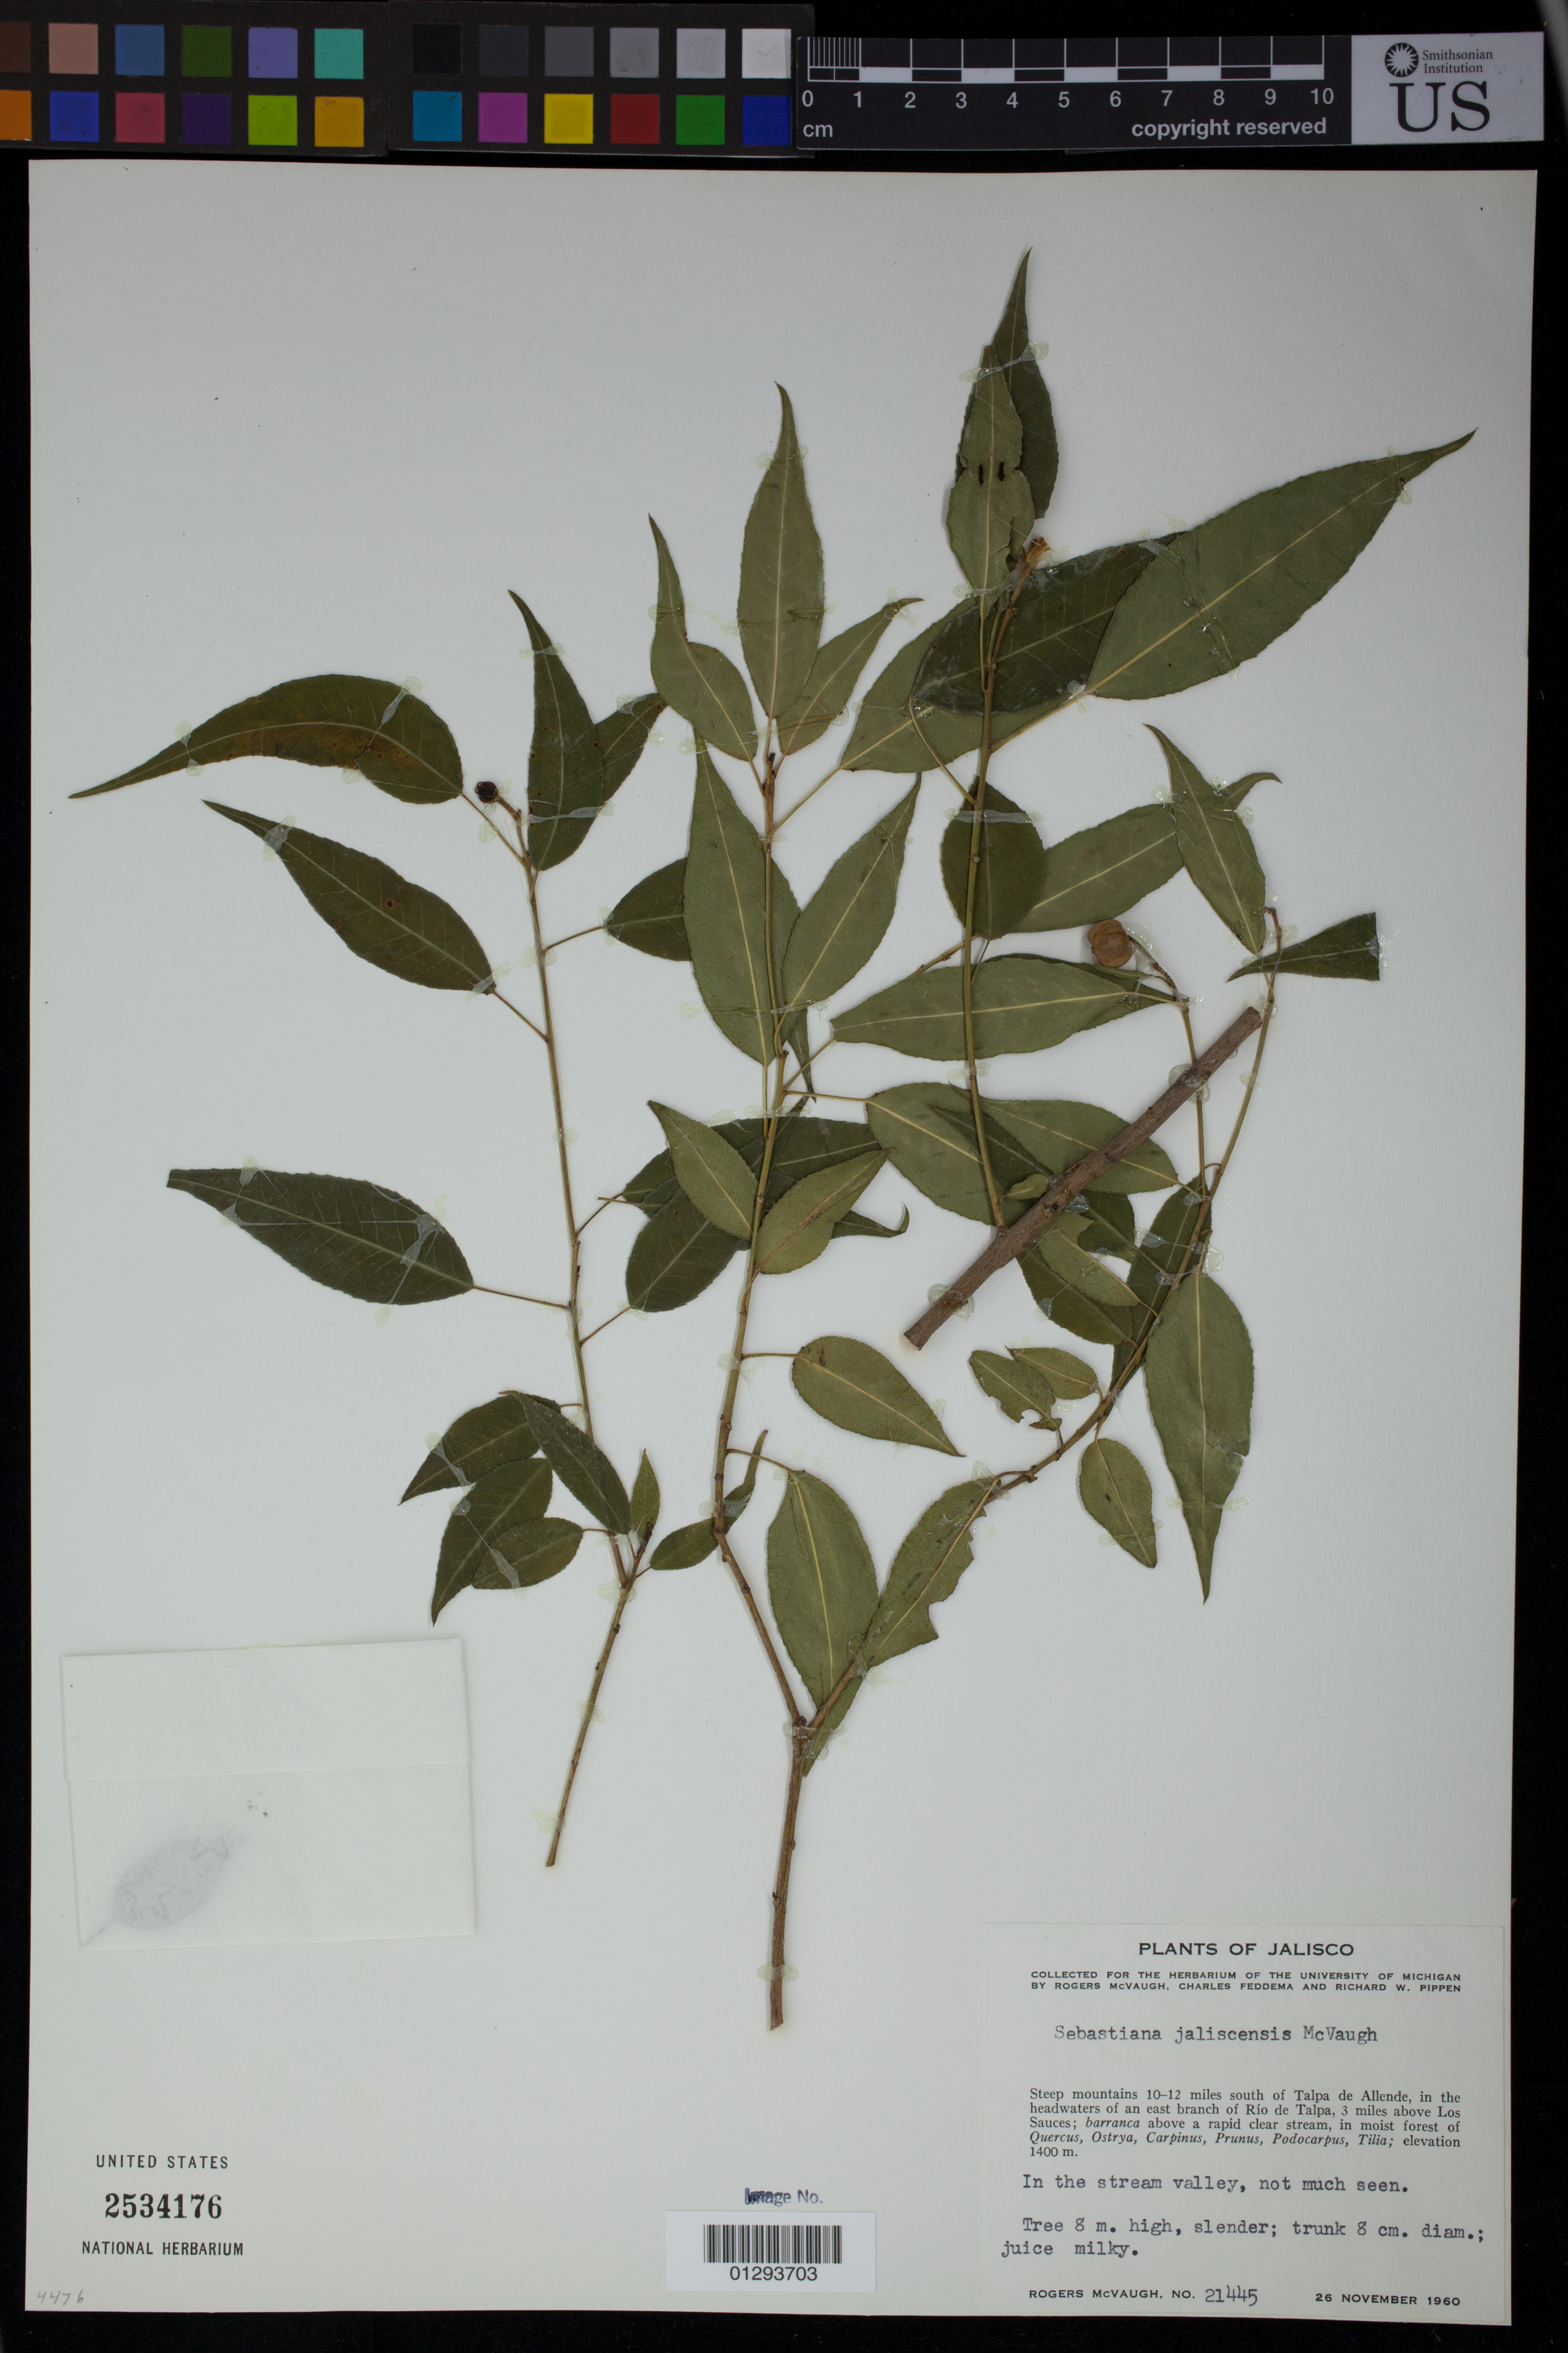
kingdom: Plantae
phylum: Tracheophyta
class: Magnoliopsida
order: Malpighiales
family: Euphorbiaceae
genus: Sebastiania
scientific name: Sebastiania jaliscensis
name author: McVaugh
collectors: R. McVaugh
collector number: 21445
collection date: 1960-11-26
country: Mexico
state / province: Jalisco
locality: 10-12 miles S of Talpa de Allende in headwaters of an east branch of Rio de Talpa 3 miles above Los Sauces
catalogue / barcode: US 2534176